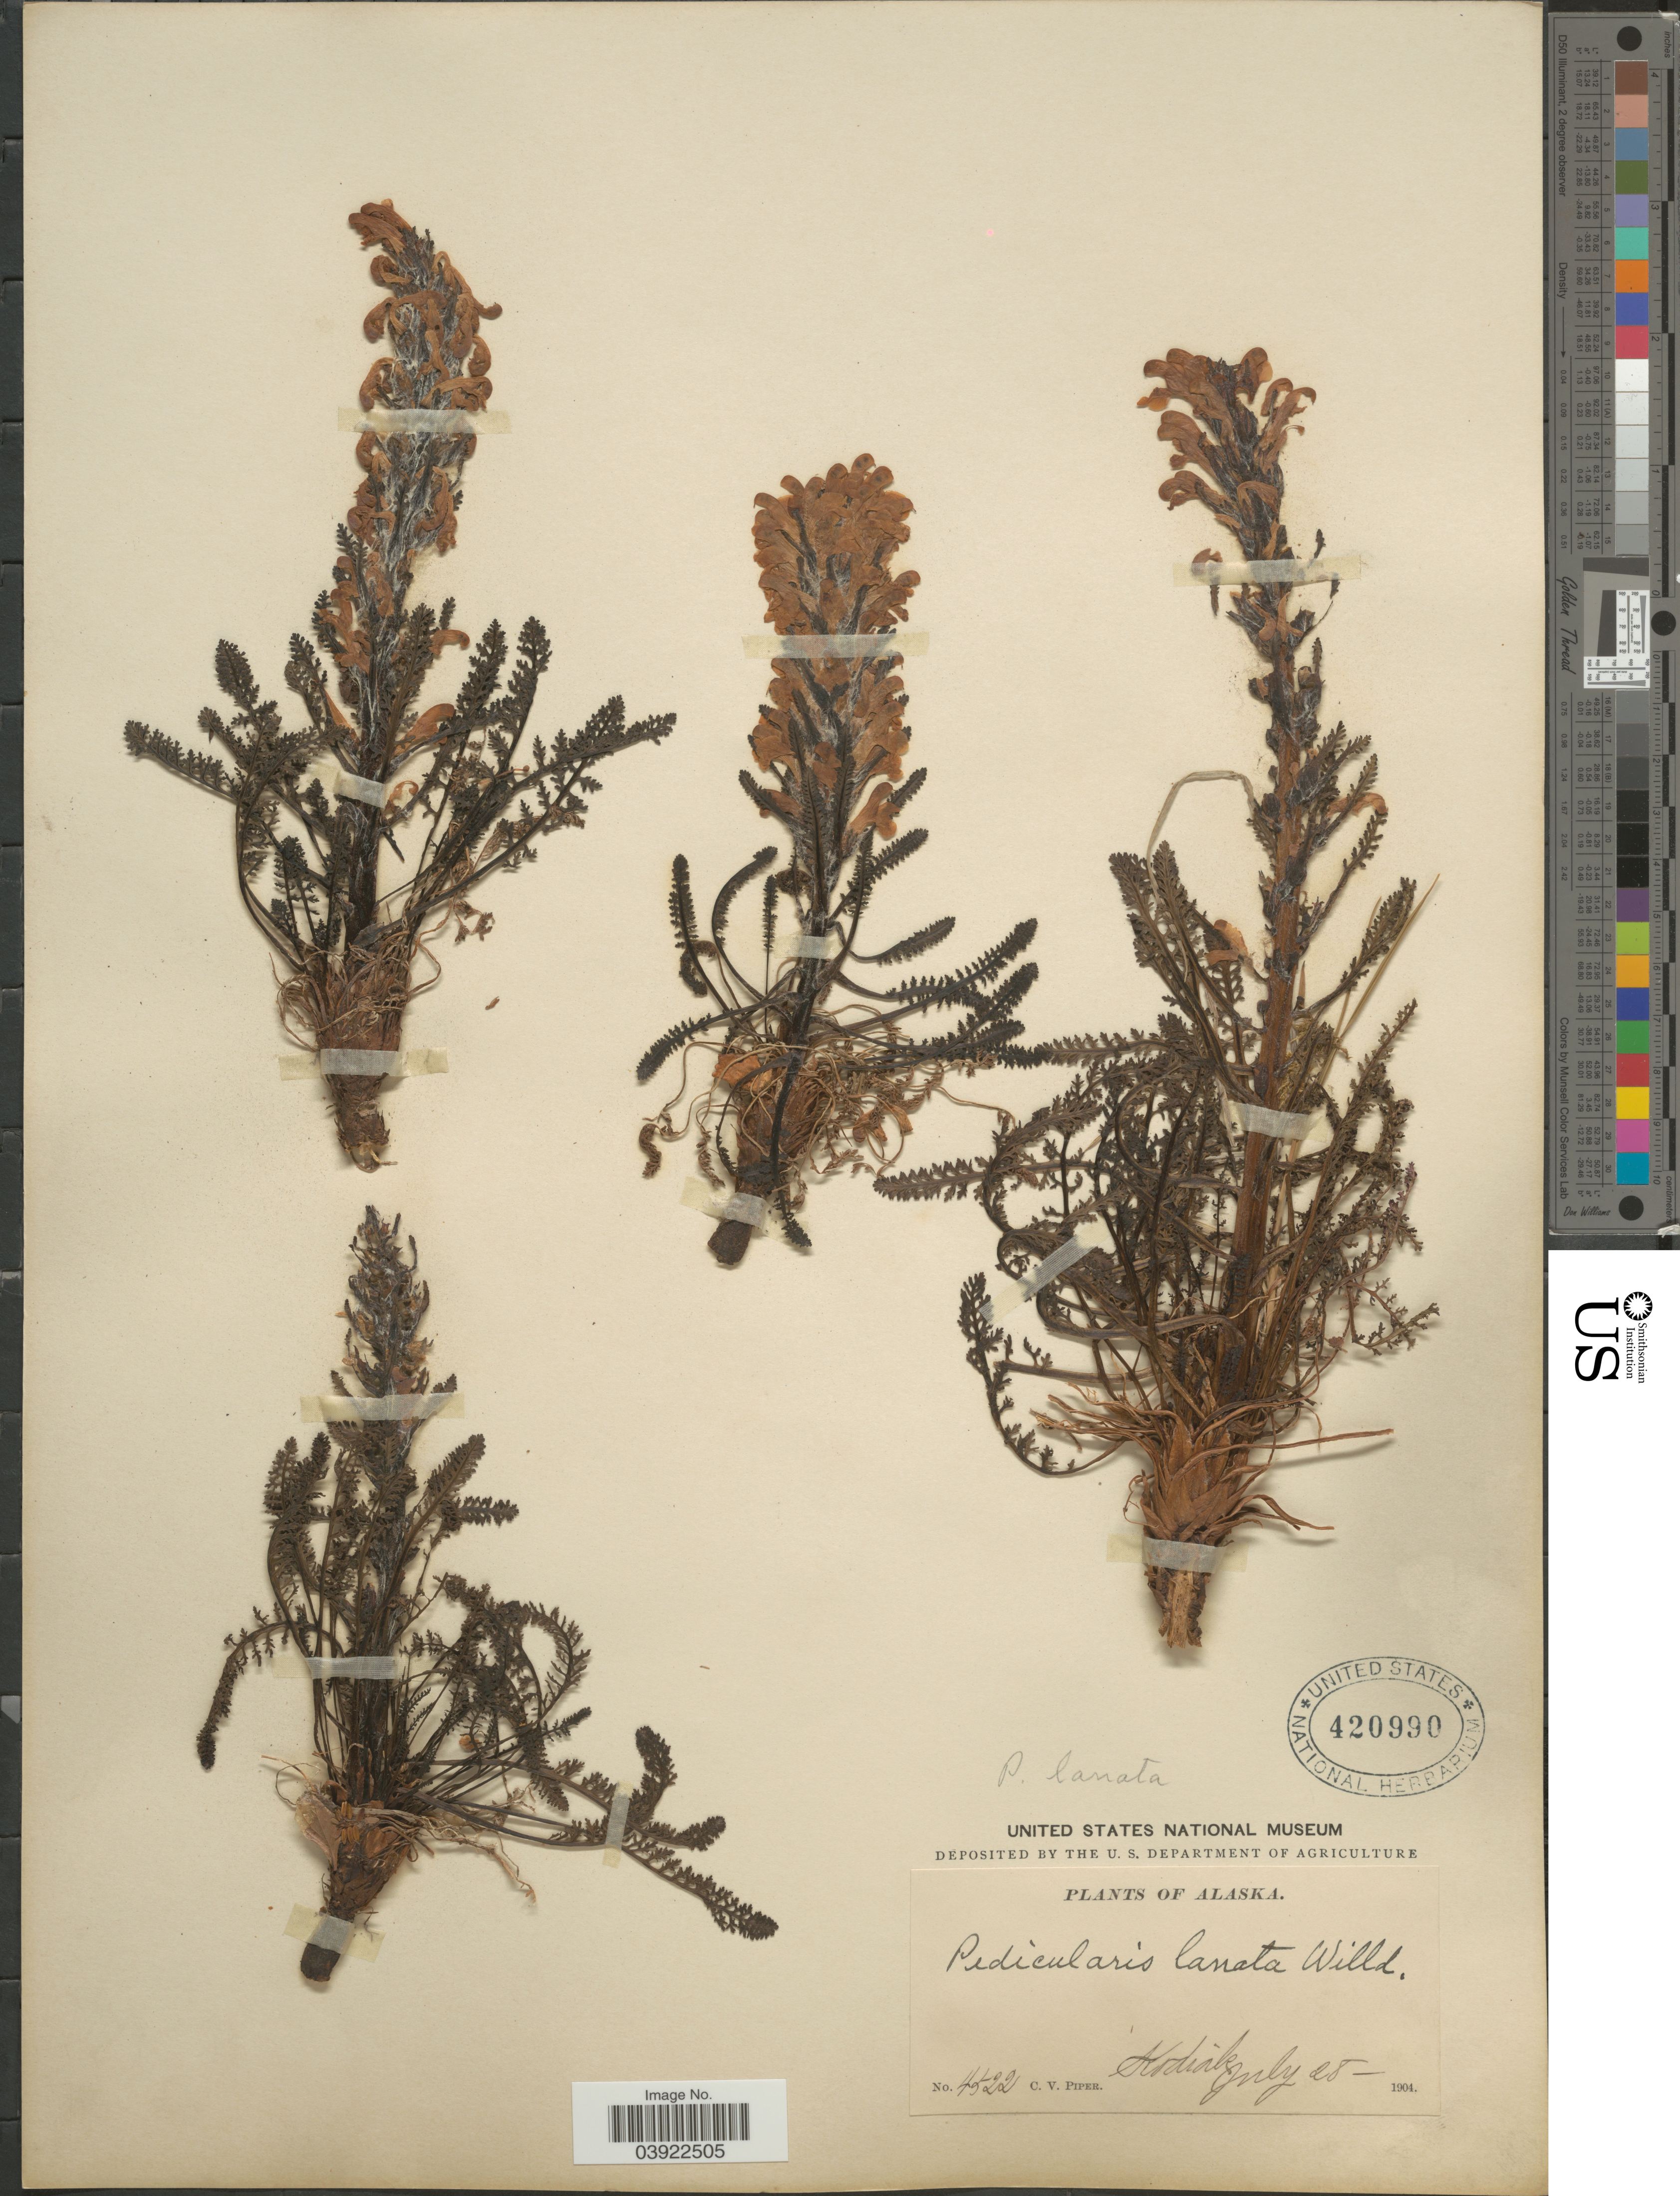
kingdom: Plantae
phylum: Tracheophyta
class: Magnoliopsida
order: Lamiales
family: Orobanchaceae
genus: Pedicularis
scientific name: Pedicularis lanata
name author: Willd. ex Cham. & Schltdl.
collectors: C. V. Piper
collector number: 4522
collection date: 1904-07-28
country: United States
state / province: Alaska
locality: Kodiak.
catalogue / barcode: US 420990